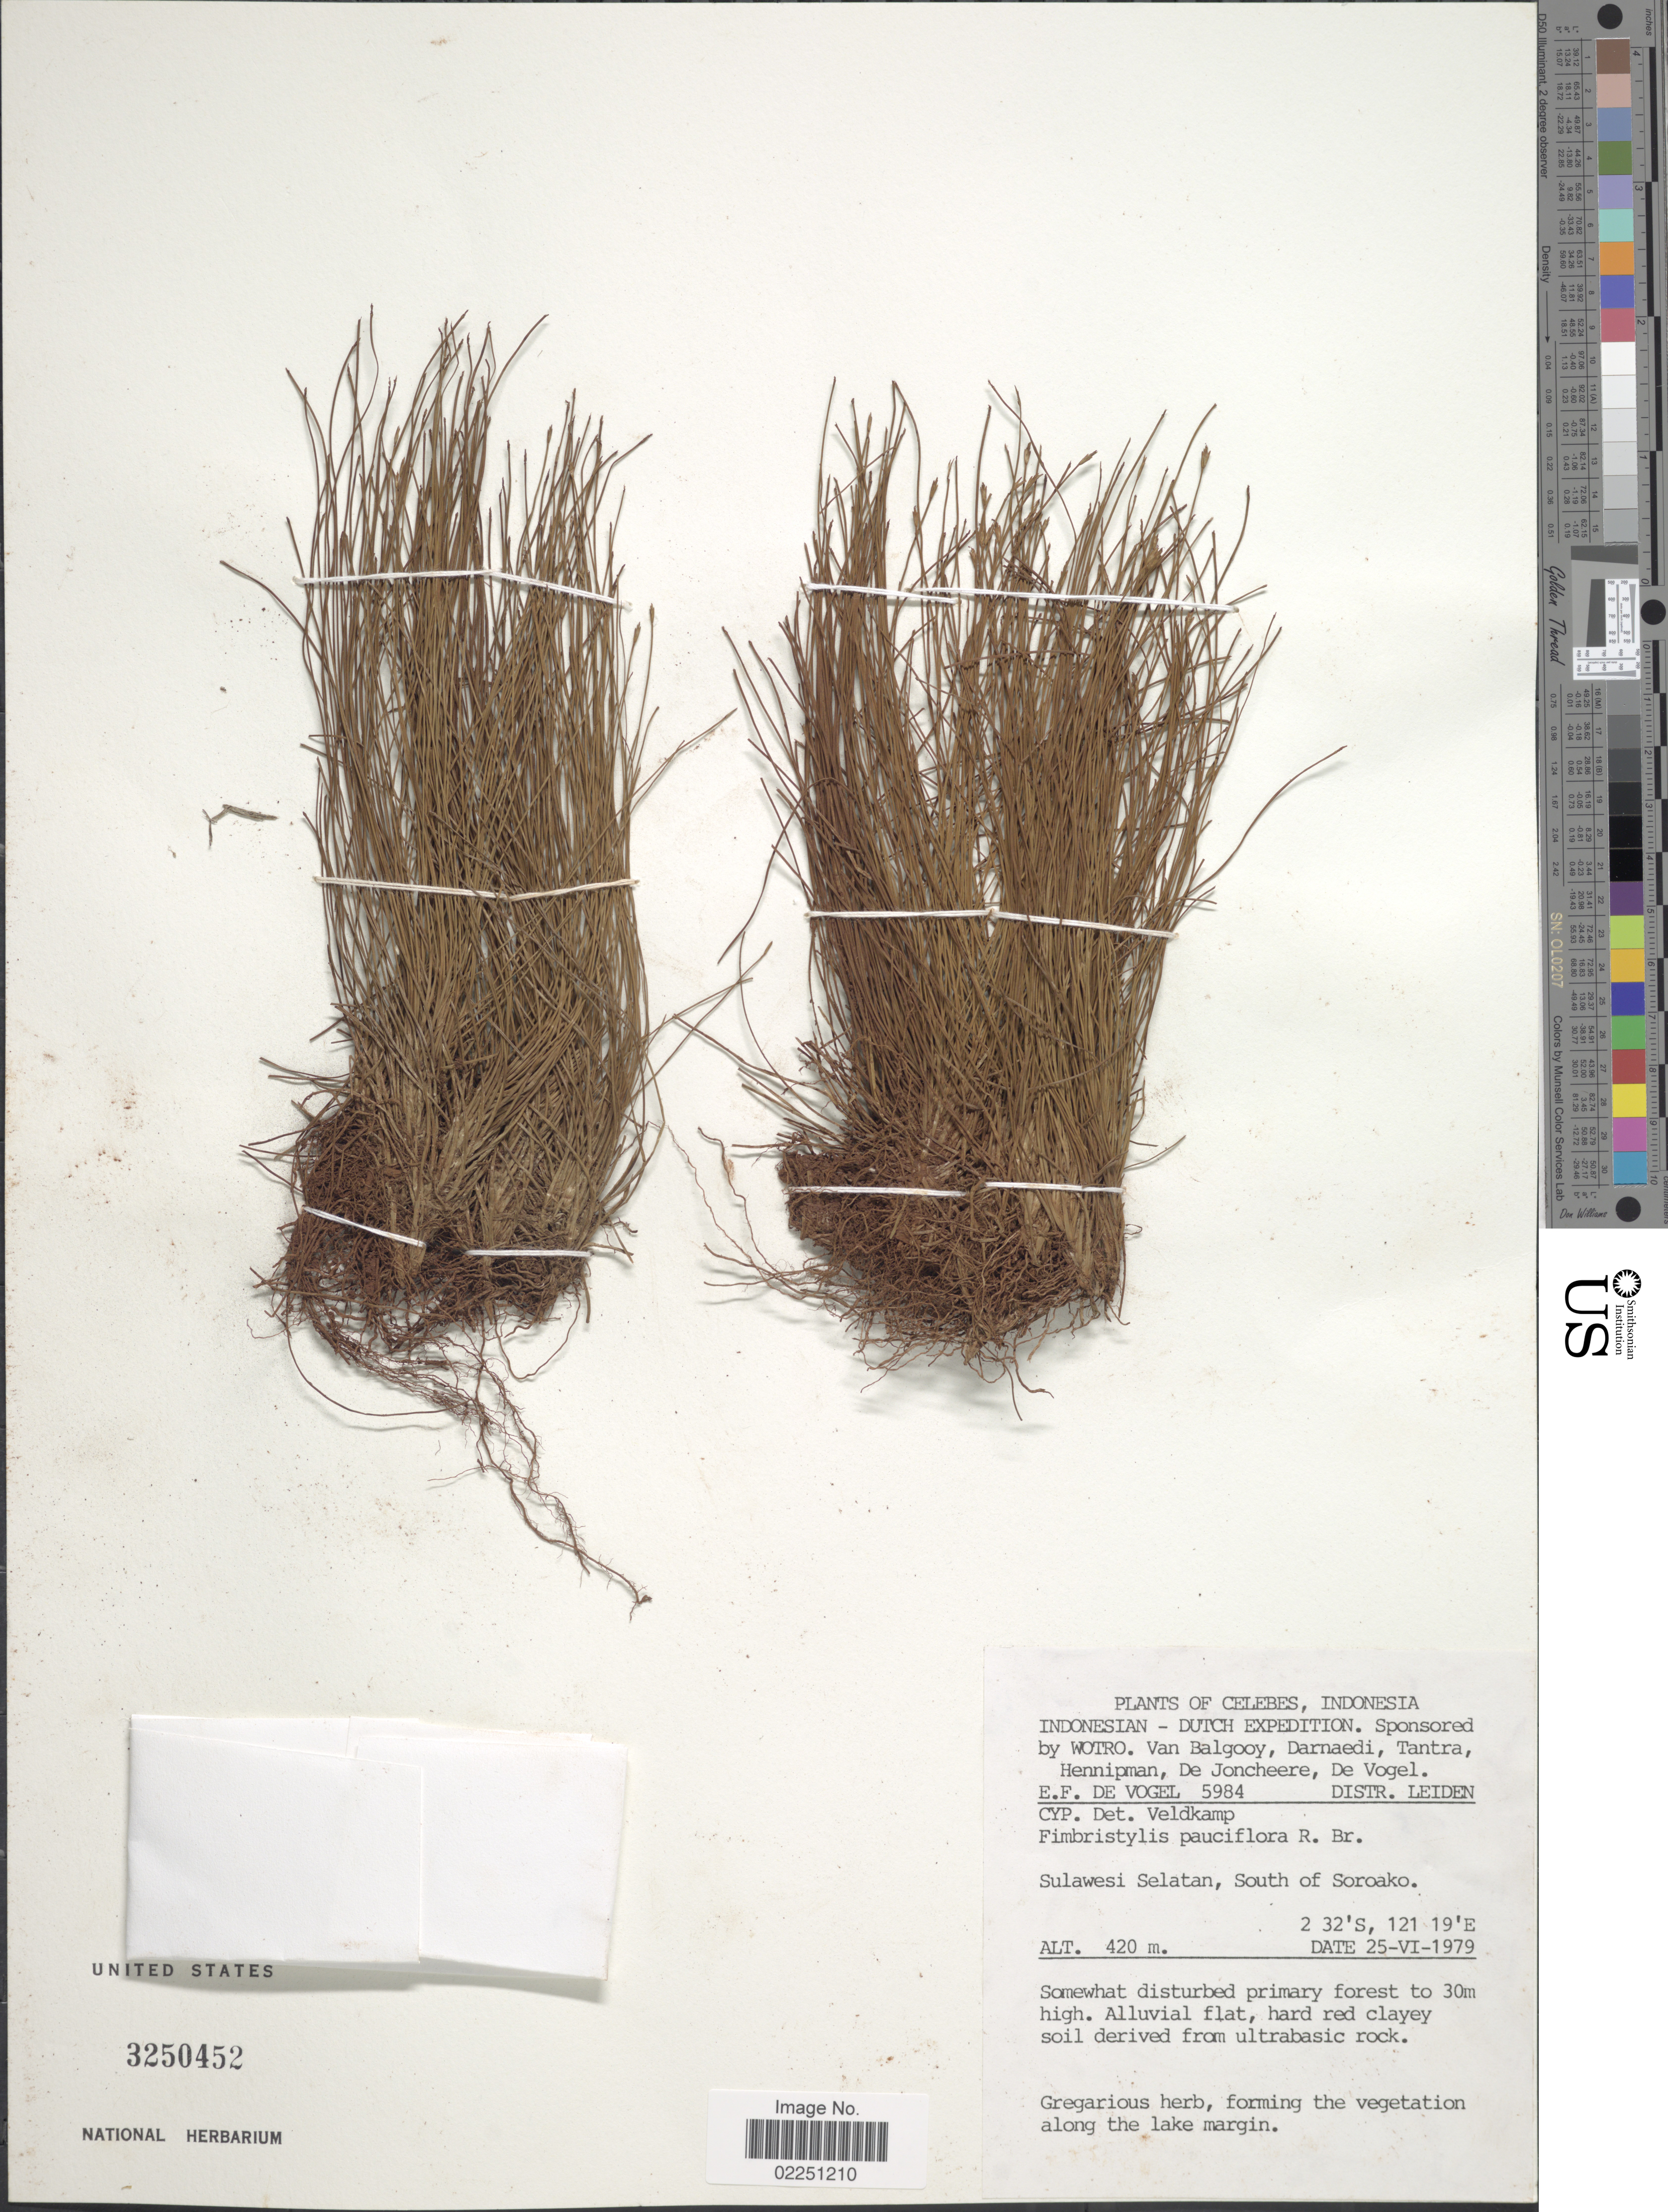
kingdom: Plantae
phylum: Tracheophyta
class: Liliopsida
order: Poales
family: Cyperaceae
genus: Fimbristylis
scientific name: Fimbristylis pauciflora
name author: R. Br.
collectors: E. F. de Vogel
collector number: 5984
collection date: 1979-06-25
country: Indonesia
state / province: Sulawesi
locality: Celebes. Sulawesi Selatan, South of Soroako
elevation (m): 420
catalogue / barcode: US 3250452